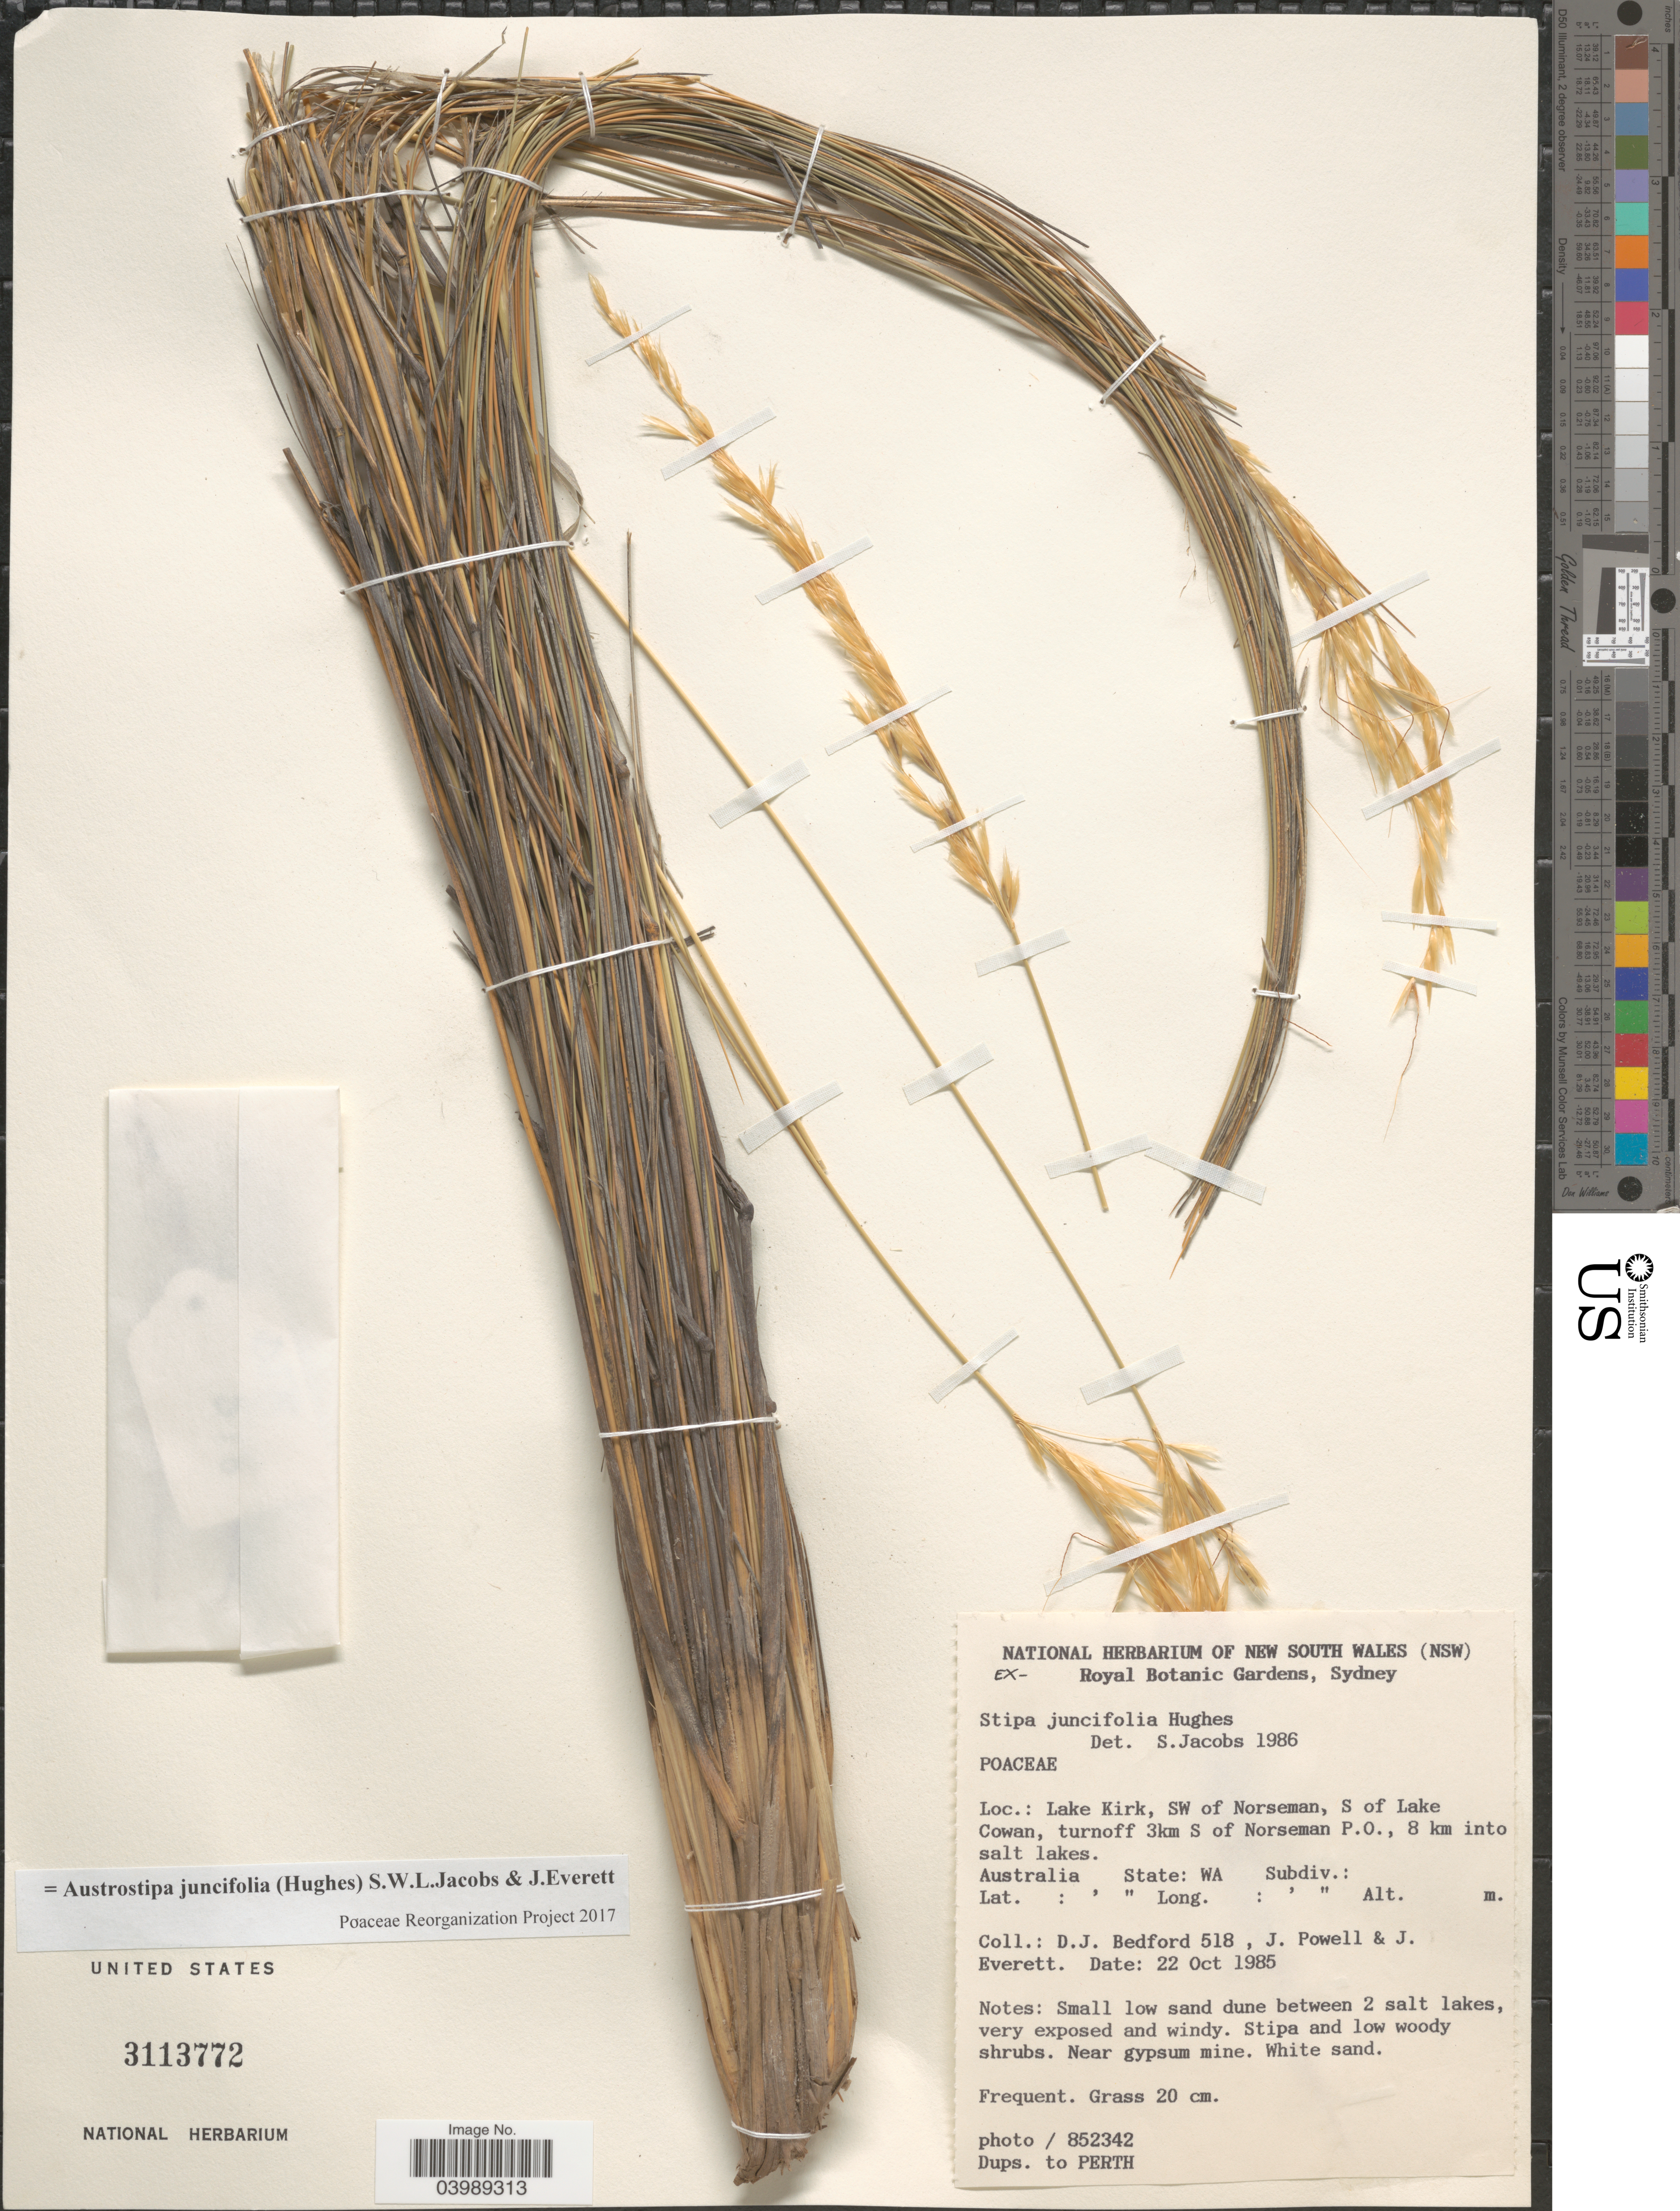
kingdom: Plantae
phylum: Tracheophyta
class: Liliopsida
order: Poales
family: Poaceae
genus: Austrostipa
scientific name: Austrostipa juncifolia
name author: (Hughes) S.W.L. Jacobs & J. Everett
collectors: D. Bedford, J. Powell & J. Everett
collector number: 518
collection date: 1985-10-22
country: Australia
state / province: Western Australia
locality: Lake Kirk, SW of Norseman, S of Lake Cowan, turnoff 3km S of Norseman P.O., 8 km into salt lakes.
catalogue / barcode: US 3113772